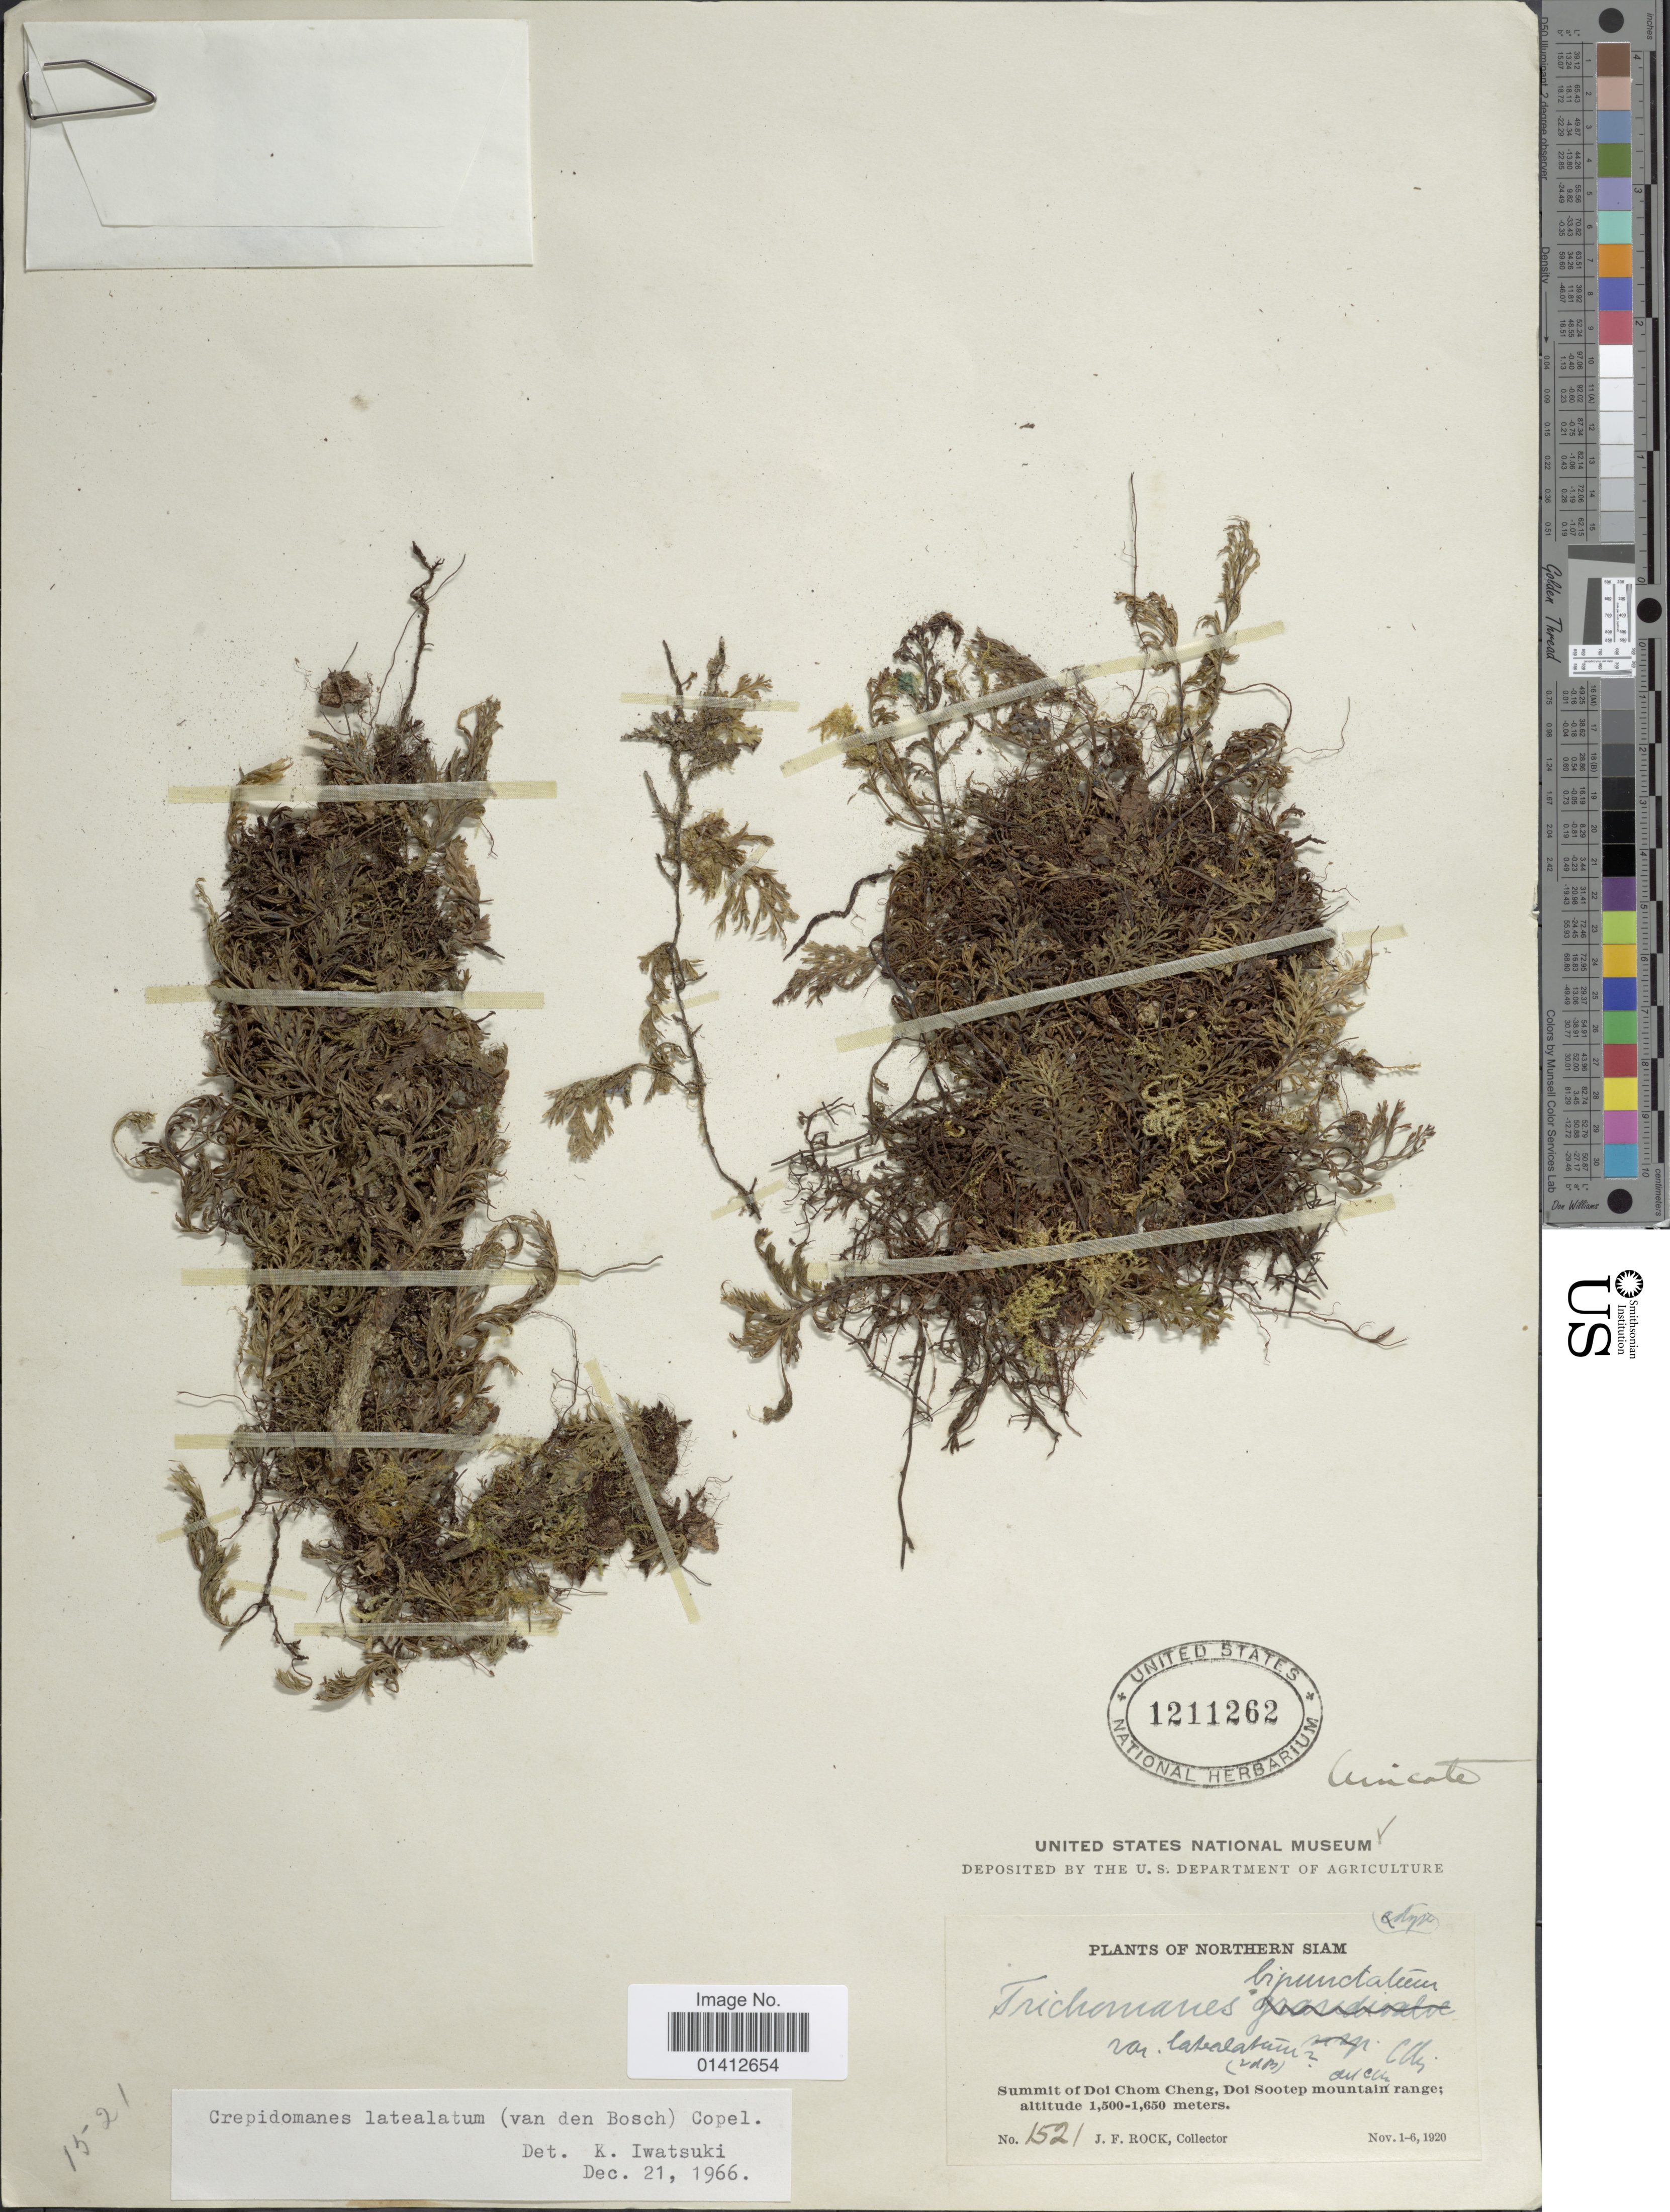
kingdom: Plantae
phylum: Tracheophyta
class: Polypodiopsida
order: Hymenophyllales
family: Hymenophyllaceae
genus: Crepidomanes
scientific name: Crepidomanes latealatum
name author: (Bosch) Copel.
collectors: J. Rock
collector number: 1521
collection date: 1920-11-01/1920-11-06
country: Thailand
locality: Northen Siam, Summit of Doi Chom Cheng, DOi Sootep mountain range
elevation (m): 1500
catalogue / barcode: US 1211262